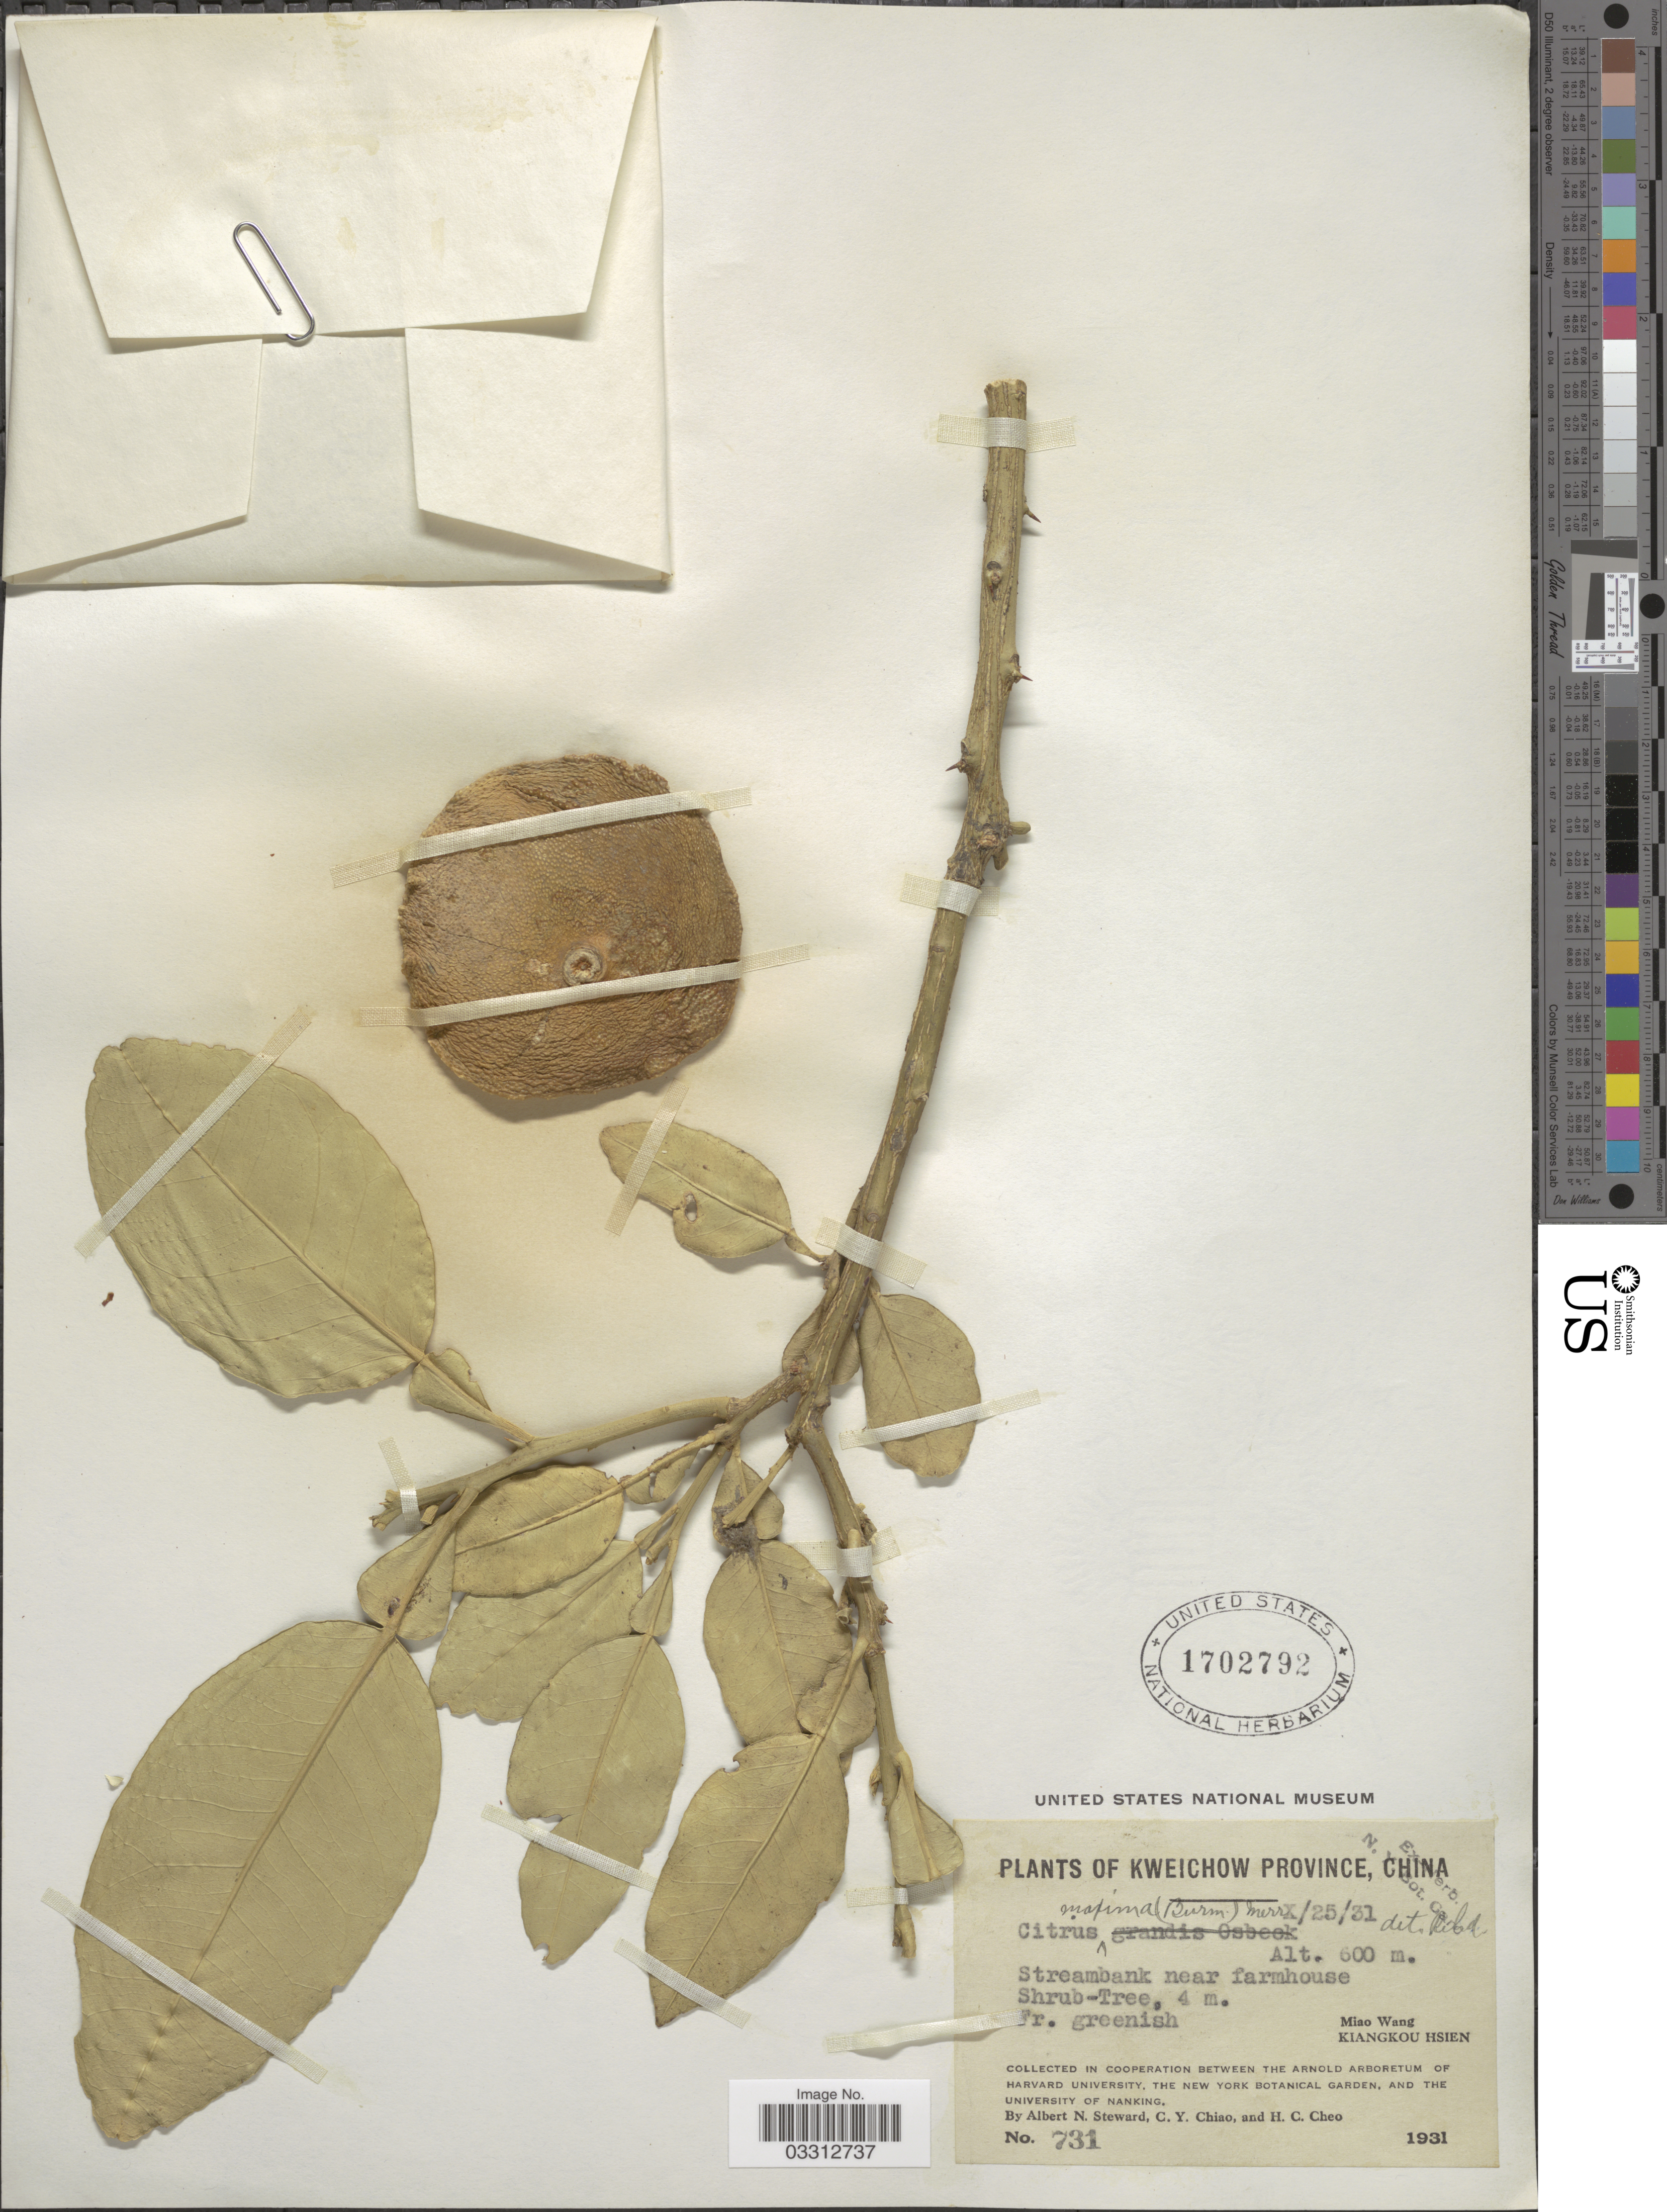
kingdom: Plantae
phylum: Tracheophyta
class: Magnoliopsida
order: Sapindales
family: Rutaceae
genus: Citrus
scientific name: Citrus maxima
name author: (Burm.) Merr.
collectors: A. N. Steward, C. Y. Chiao & H. Cheo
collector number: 731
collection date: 1931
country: China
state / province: Guizhou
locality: Kweichow Province, Streambank near farmhouse, Miao Wang, Kiangkou Hsien.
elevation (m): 600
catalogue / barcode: US 1702792